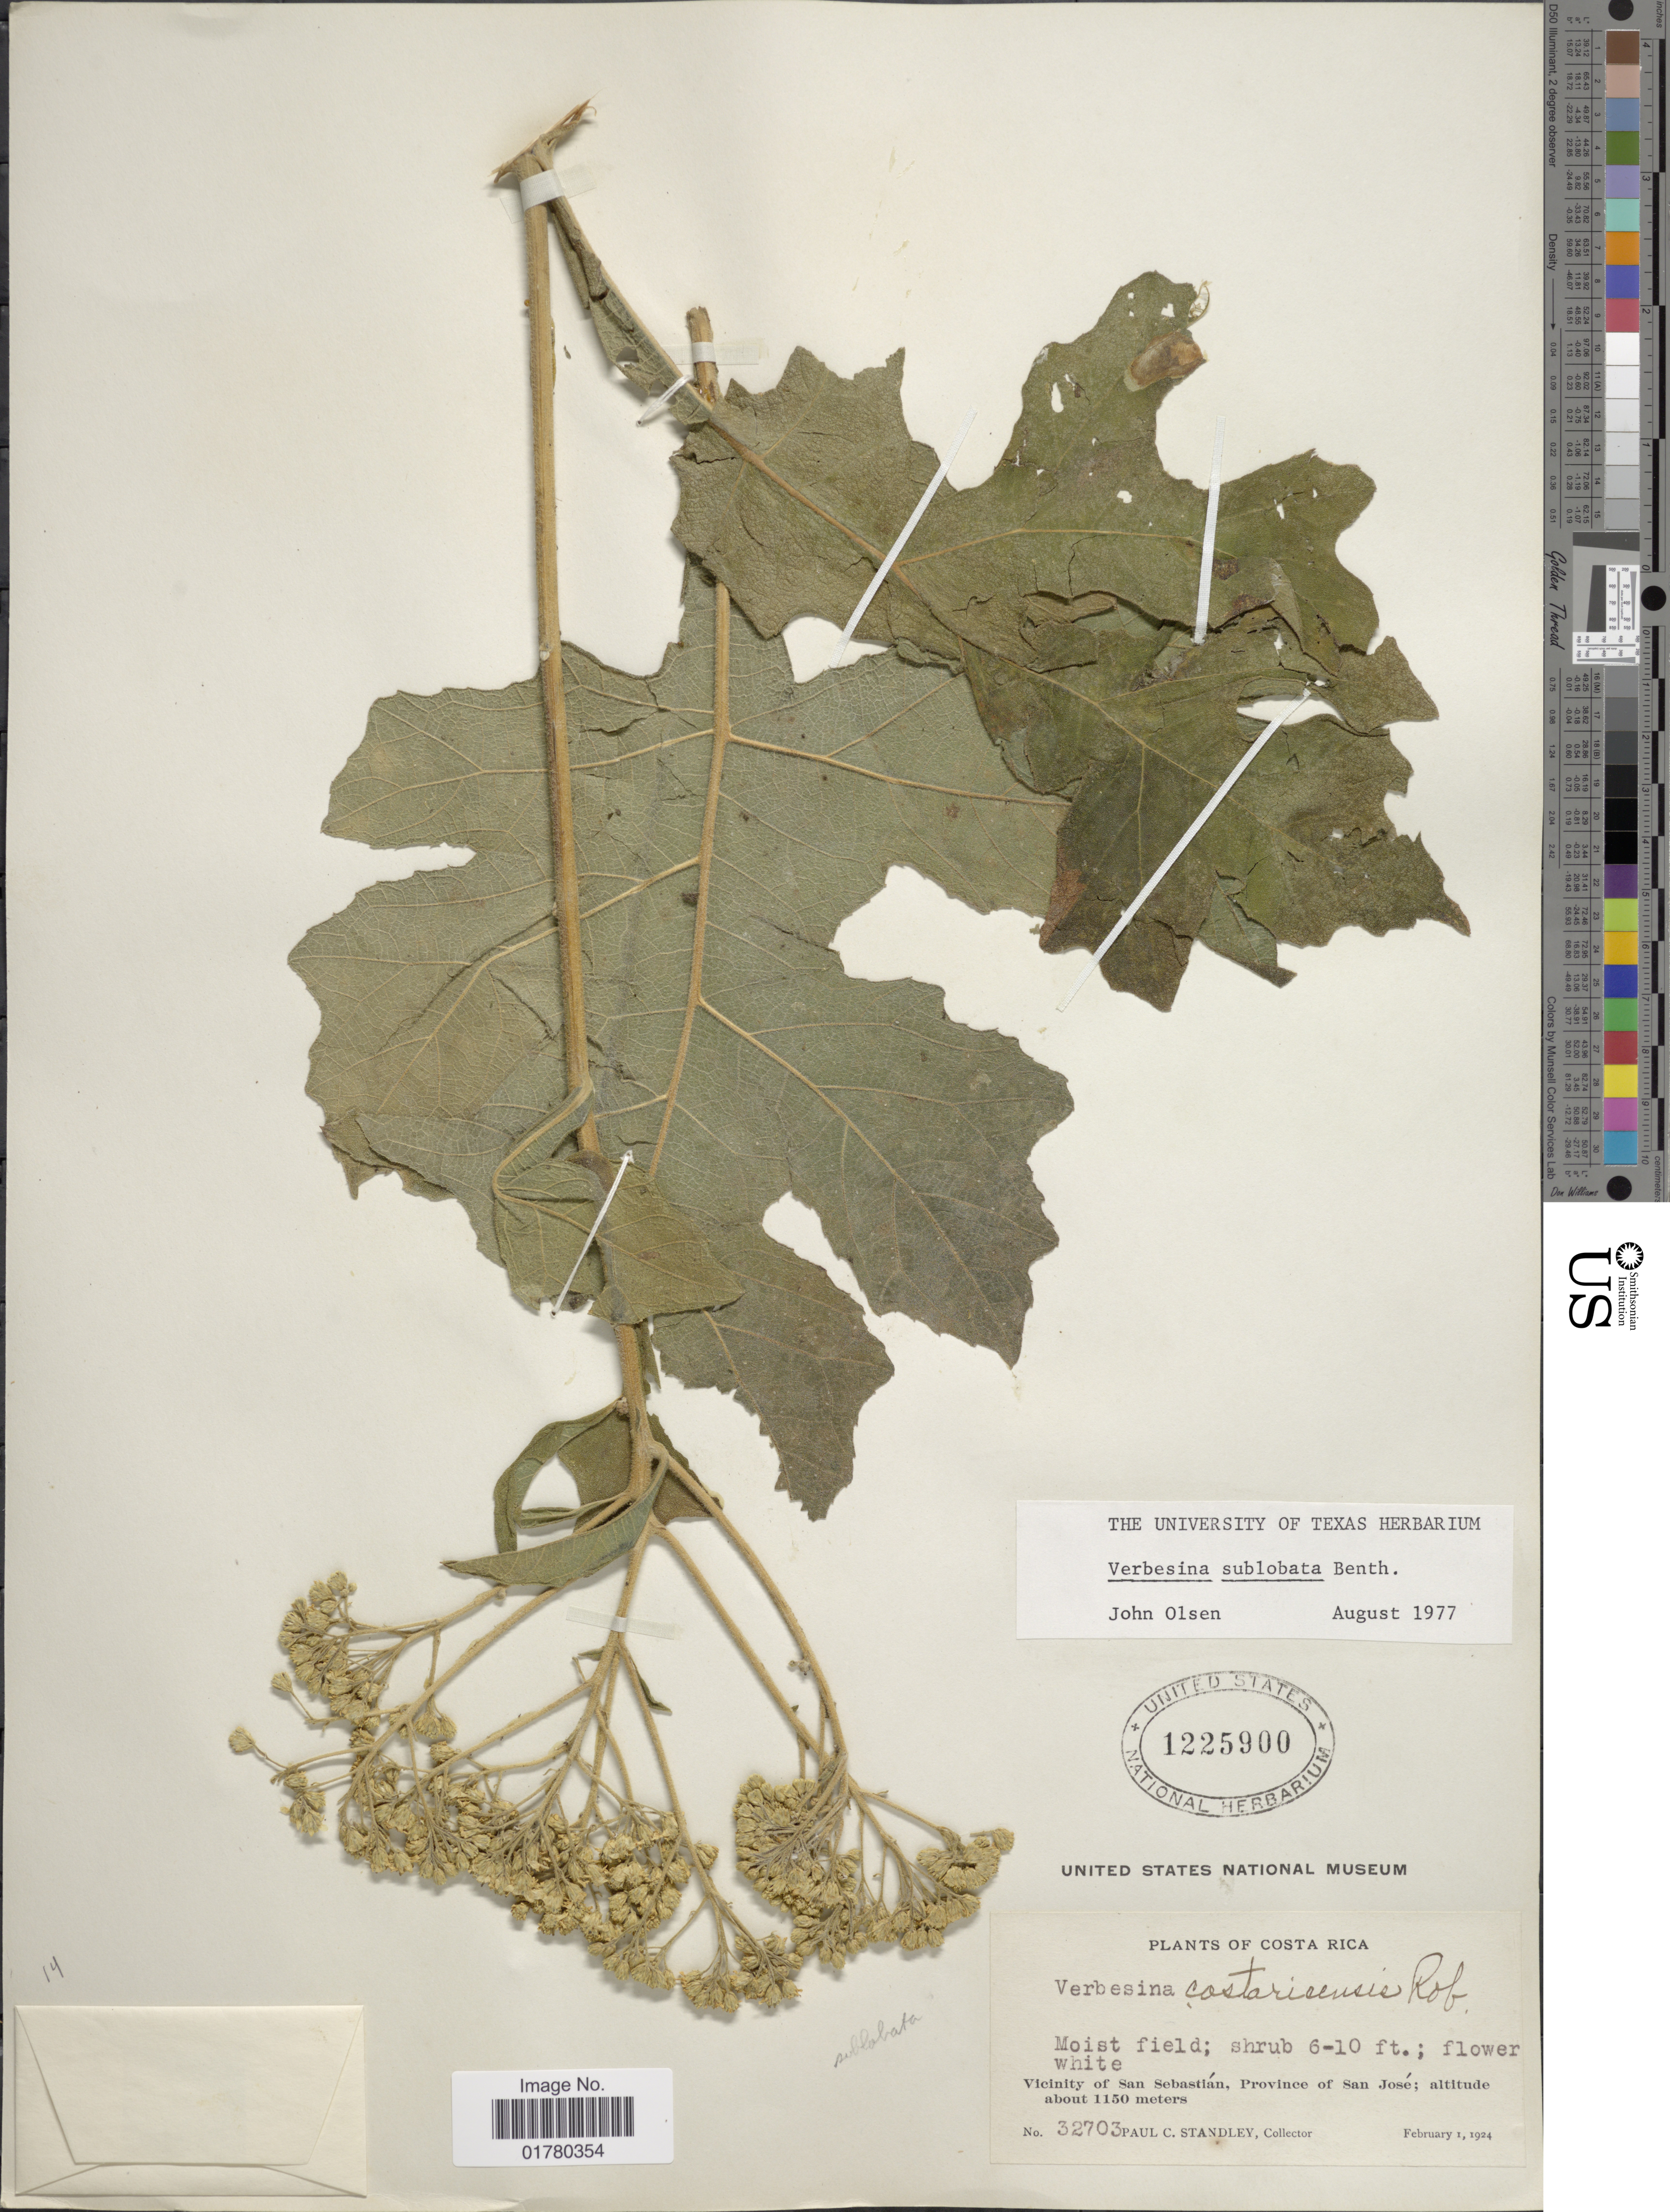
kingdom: Plantae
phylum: Tracheophyta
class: Magnoliopsida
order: Asterales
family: Asteraceae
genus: Verbesina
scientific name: Verbesina turbacensis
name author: Kunth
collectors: P. C. Standley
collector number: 32703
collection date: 1924-02-01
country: Costa Rica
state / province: San José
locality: Vicinity of San Sebastián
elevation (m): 1150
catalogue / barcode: US 1225900